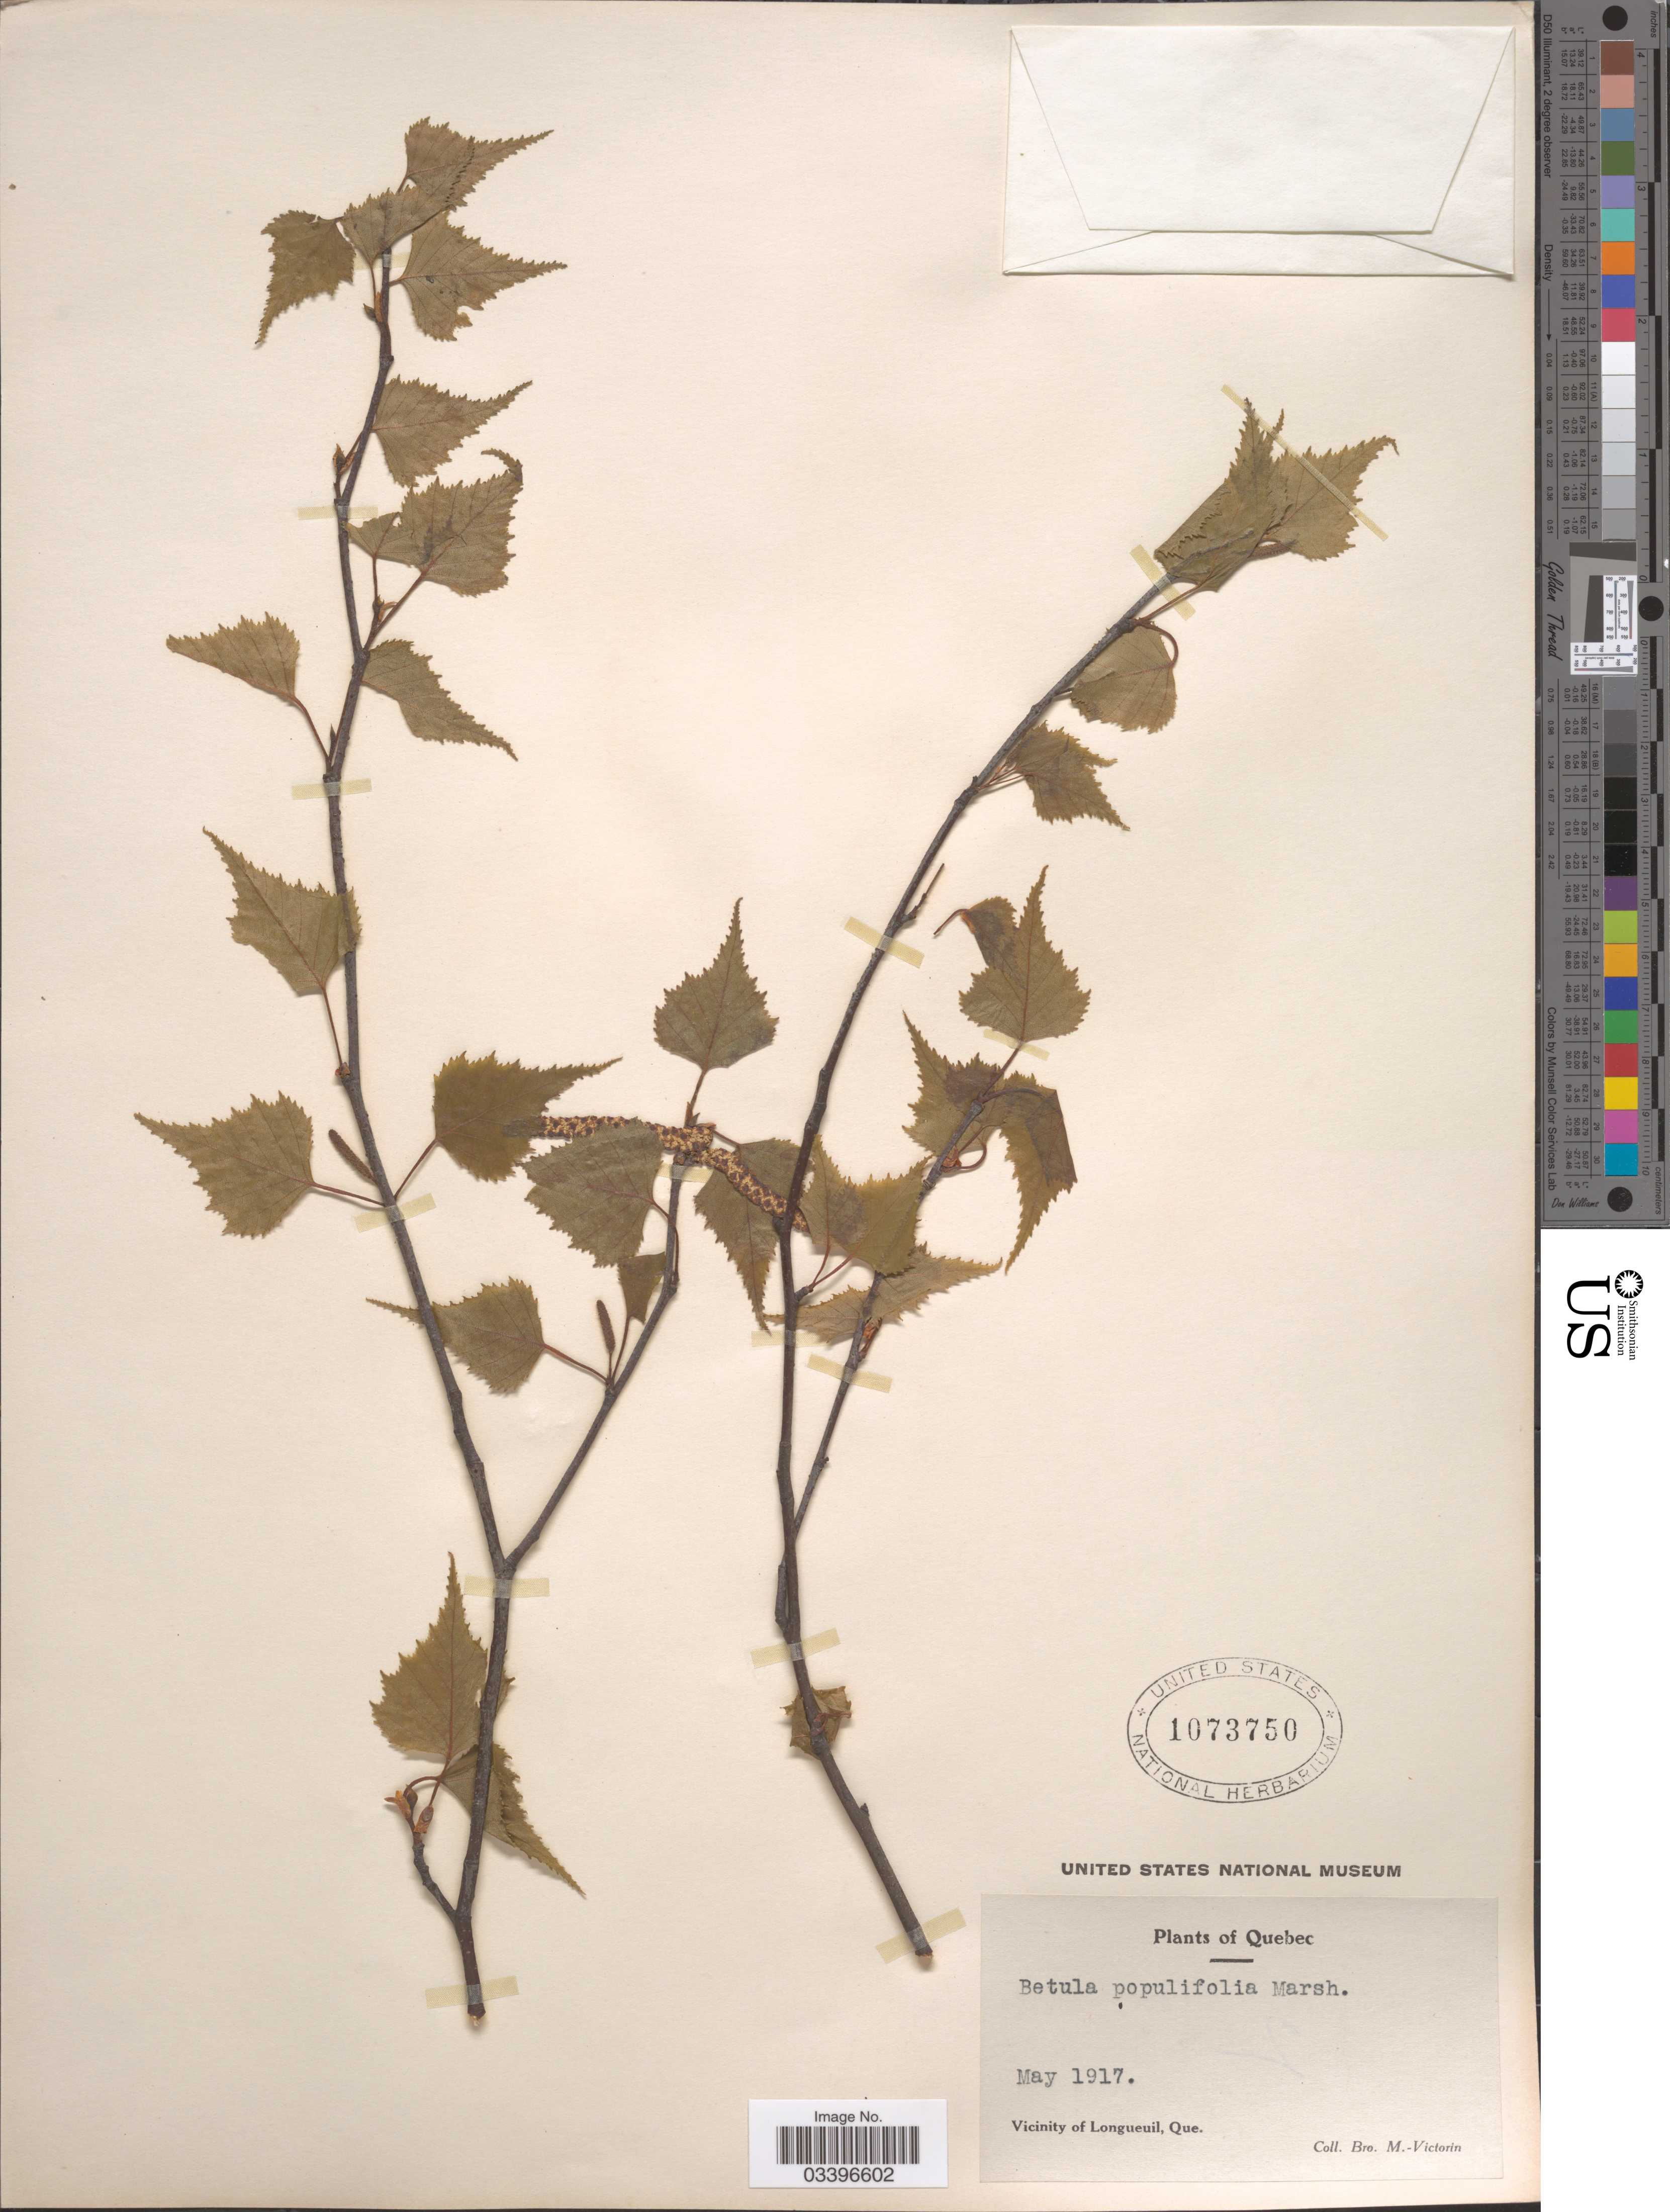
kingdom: Plantae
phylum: Tracheophyta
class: Magnoliopsida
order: Fagales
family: Betulaceae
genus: Betula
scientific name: Betula populifolia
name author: Marshall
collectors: Fr. Marie-Victorin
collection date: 1917-05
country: Canada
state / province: Quebec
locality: Vicinity of Longueuil.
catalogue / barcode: US 1073750